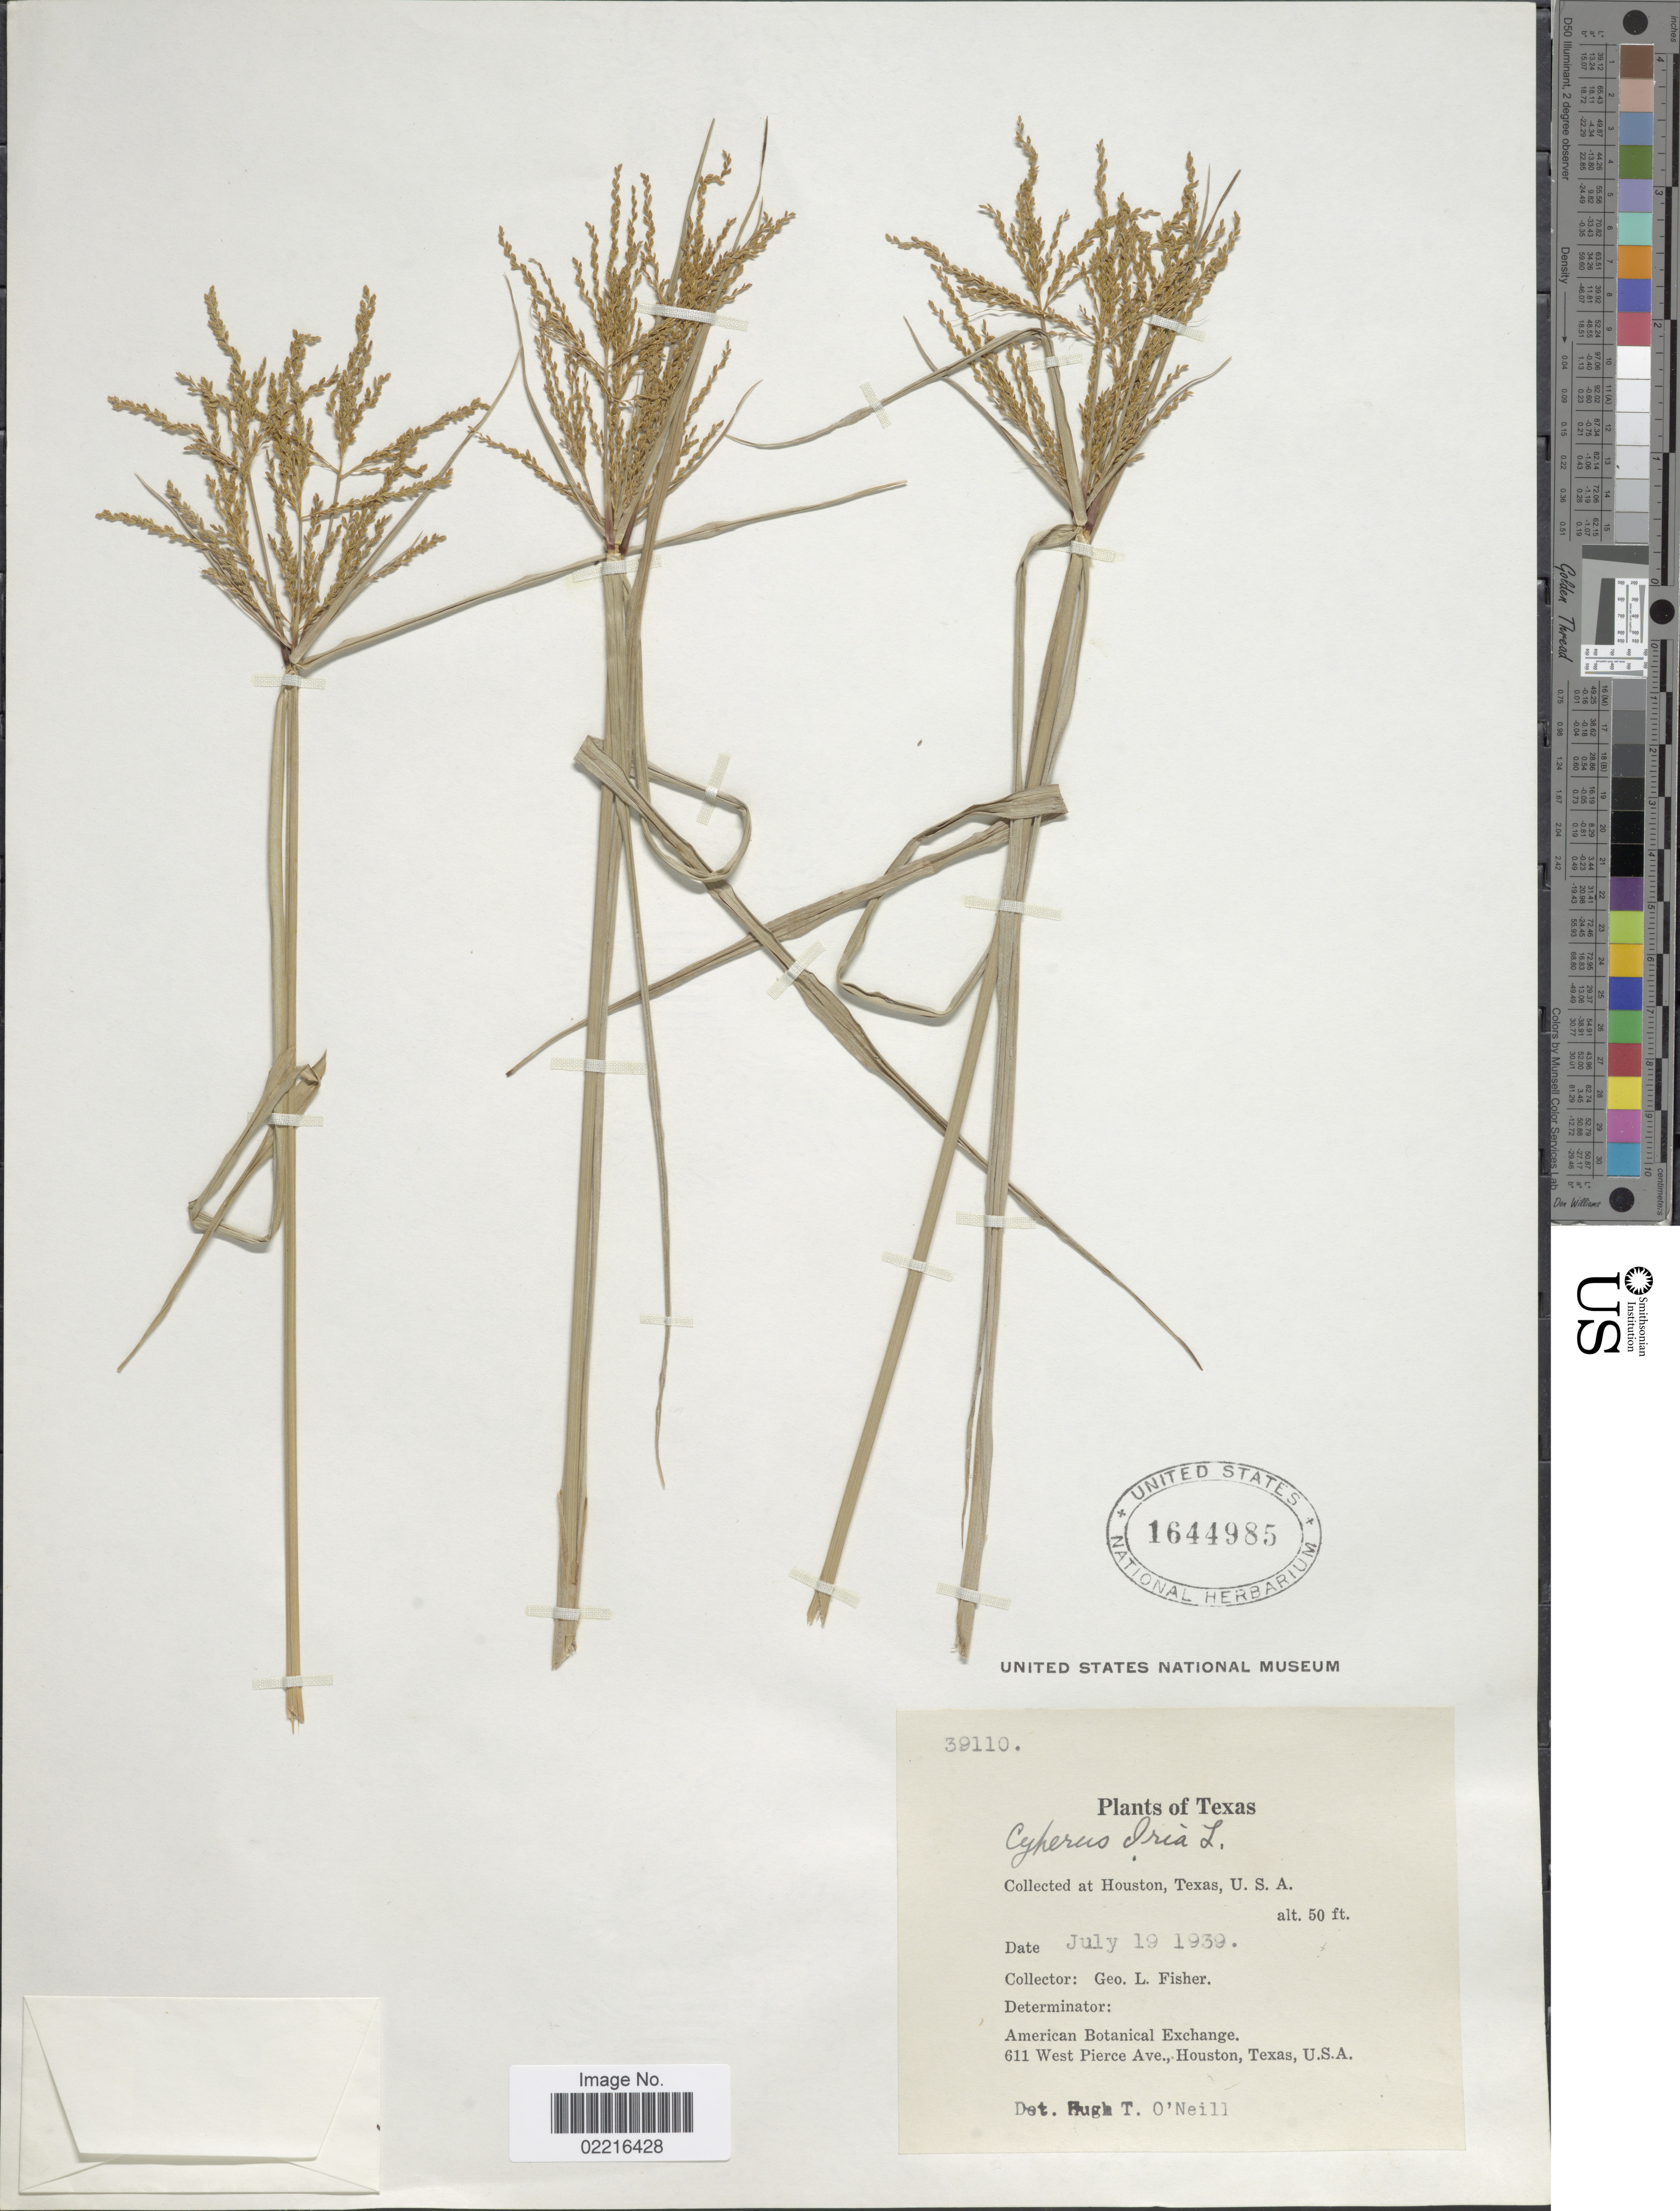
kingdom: Plantae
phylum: Tracheophyta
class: Liliopsida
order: Poales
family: Cyperaceae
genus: Cyperus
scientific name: Cyperus iria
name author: L.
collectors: G. L. Fisher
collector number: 39110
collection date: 1939-07-19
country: United States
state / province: Texas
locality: Houston, U.S.A.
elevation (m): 15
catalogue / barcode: US 1644985